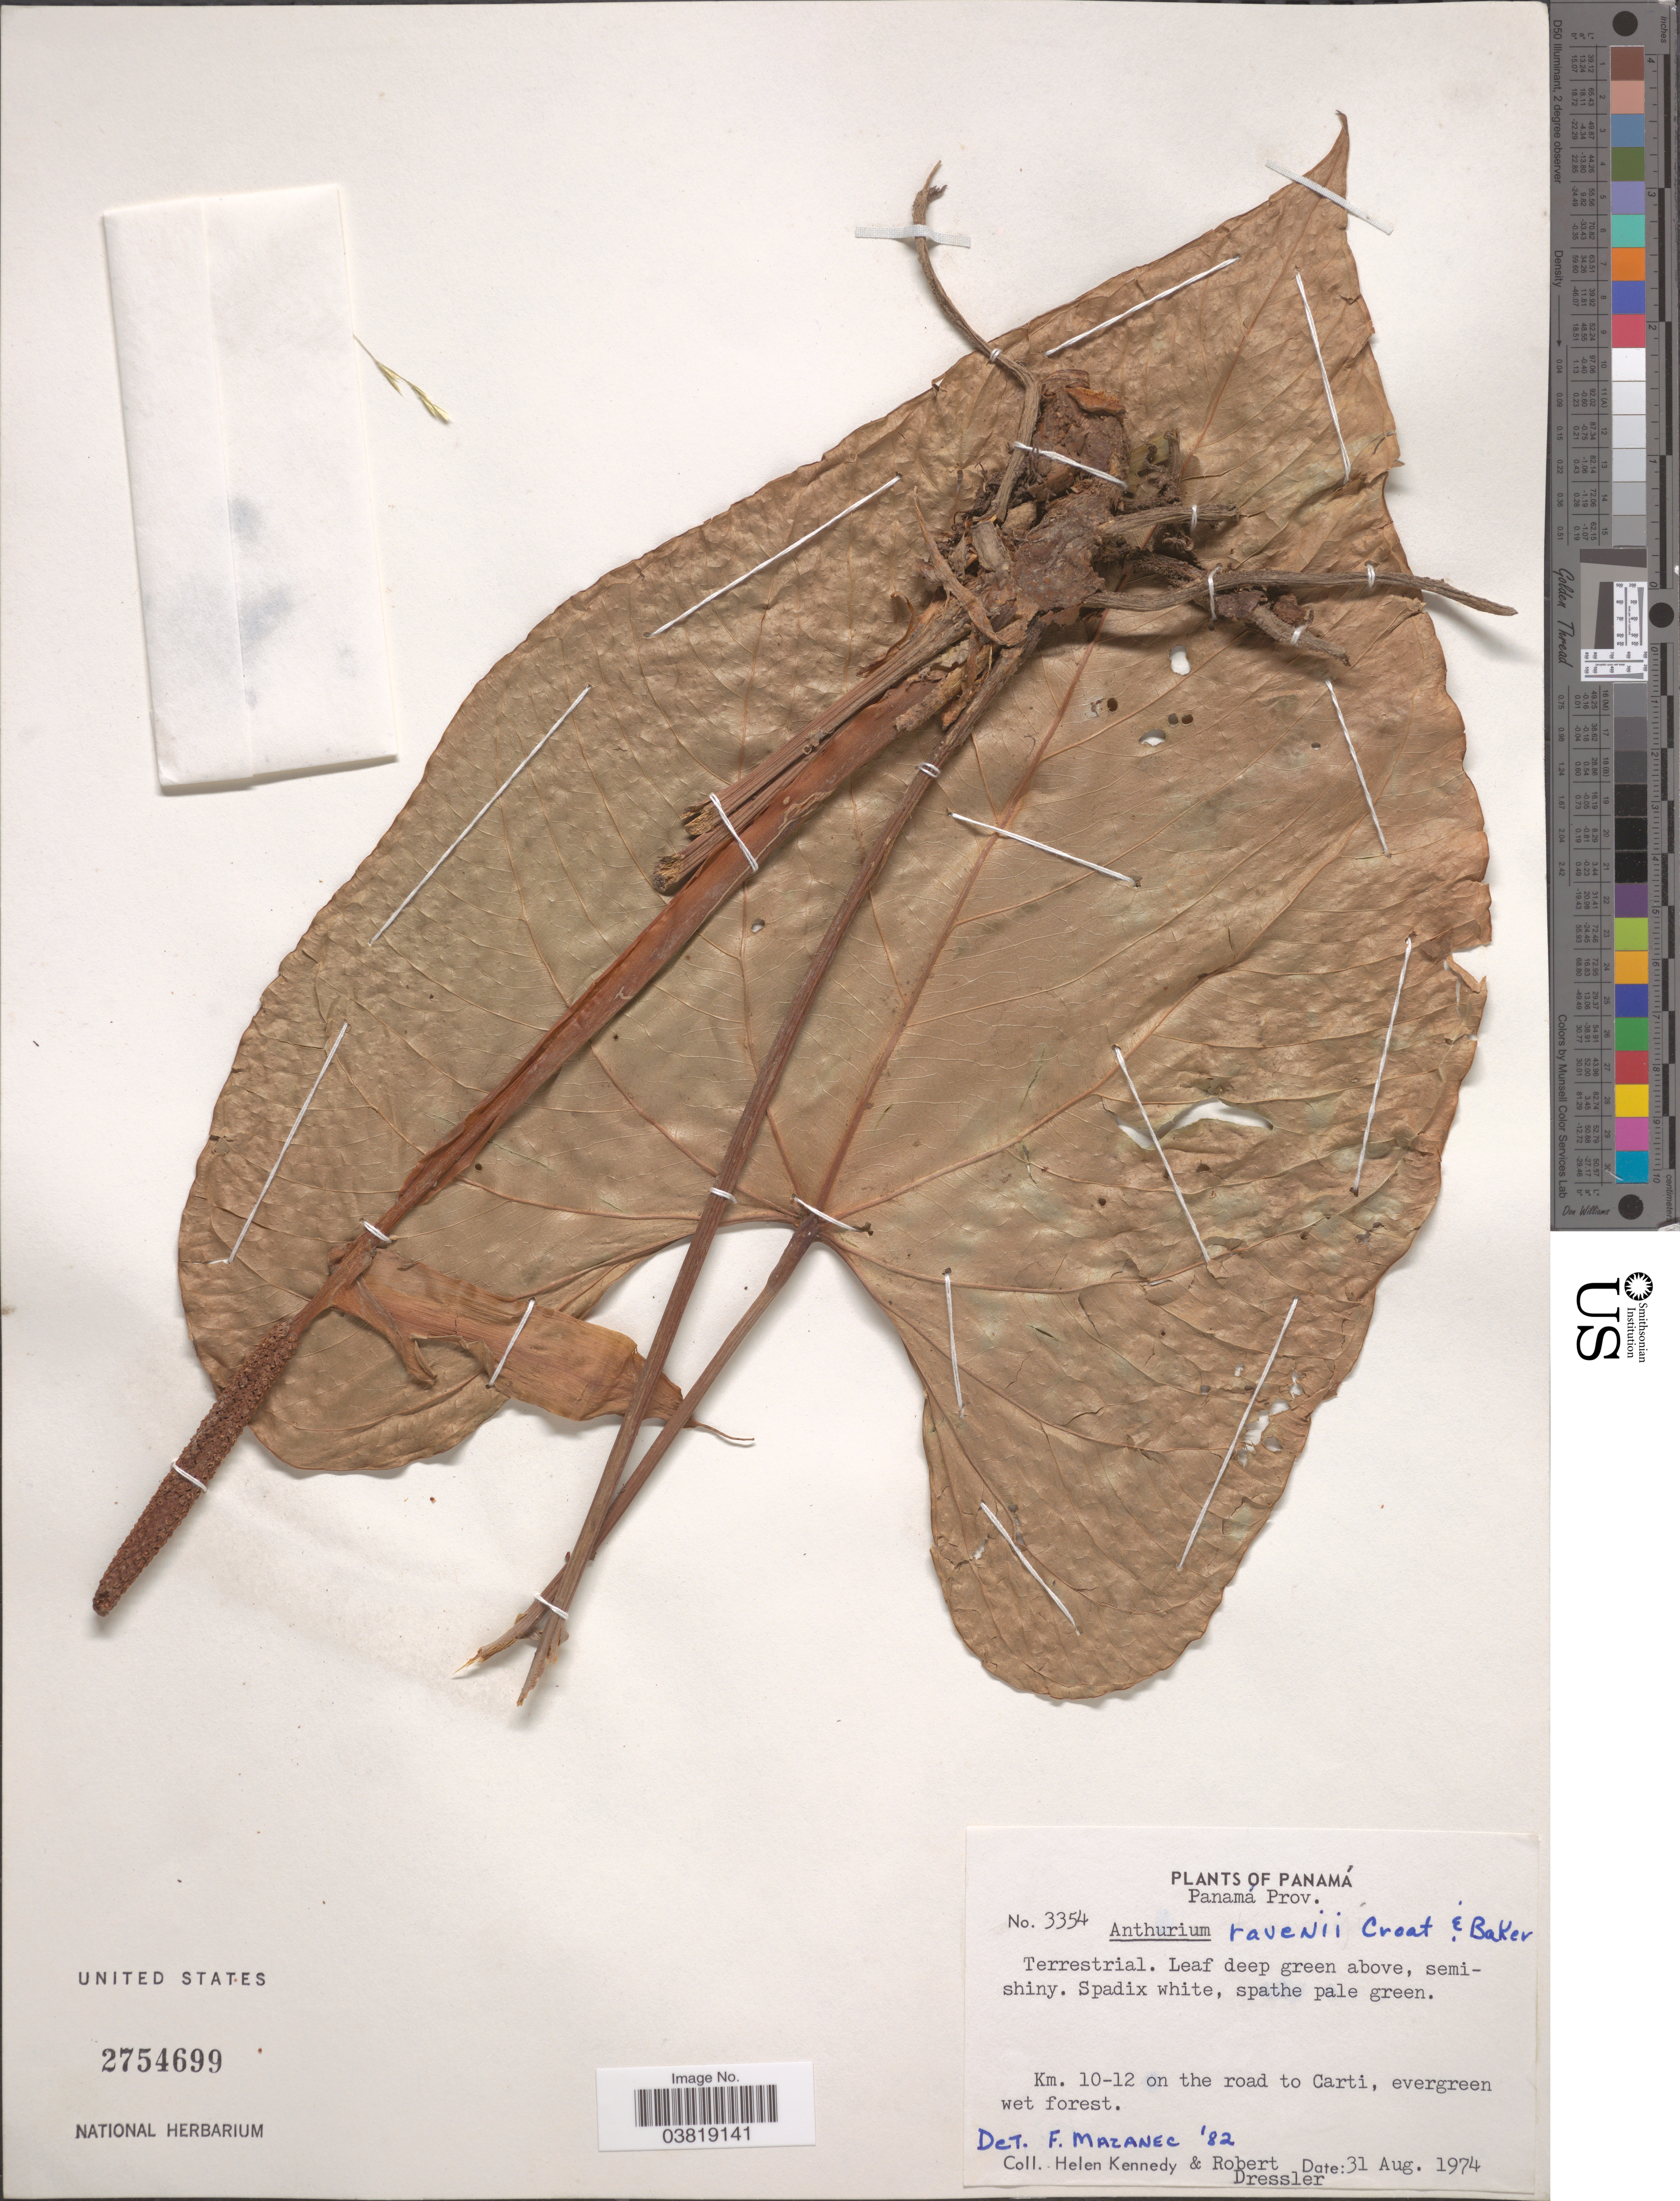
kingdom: Plantae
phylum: Tracheophyta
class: Liliopsida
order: Alismatales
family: Araceae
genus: Anthurium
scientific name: Anthurium ravenii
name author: Croat & R.A. Baker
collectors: H. Kennedy & R. Dressler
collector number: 3354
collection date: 1974-08-31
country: Panama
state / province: Panamá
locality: Km. 10-12 on the road to Carti.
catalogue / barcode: US 2754699